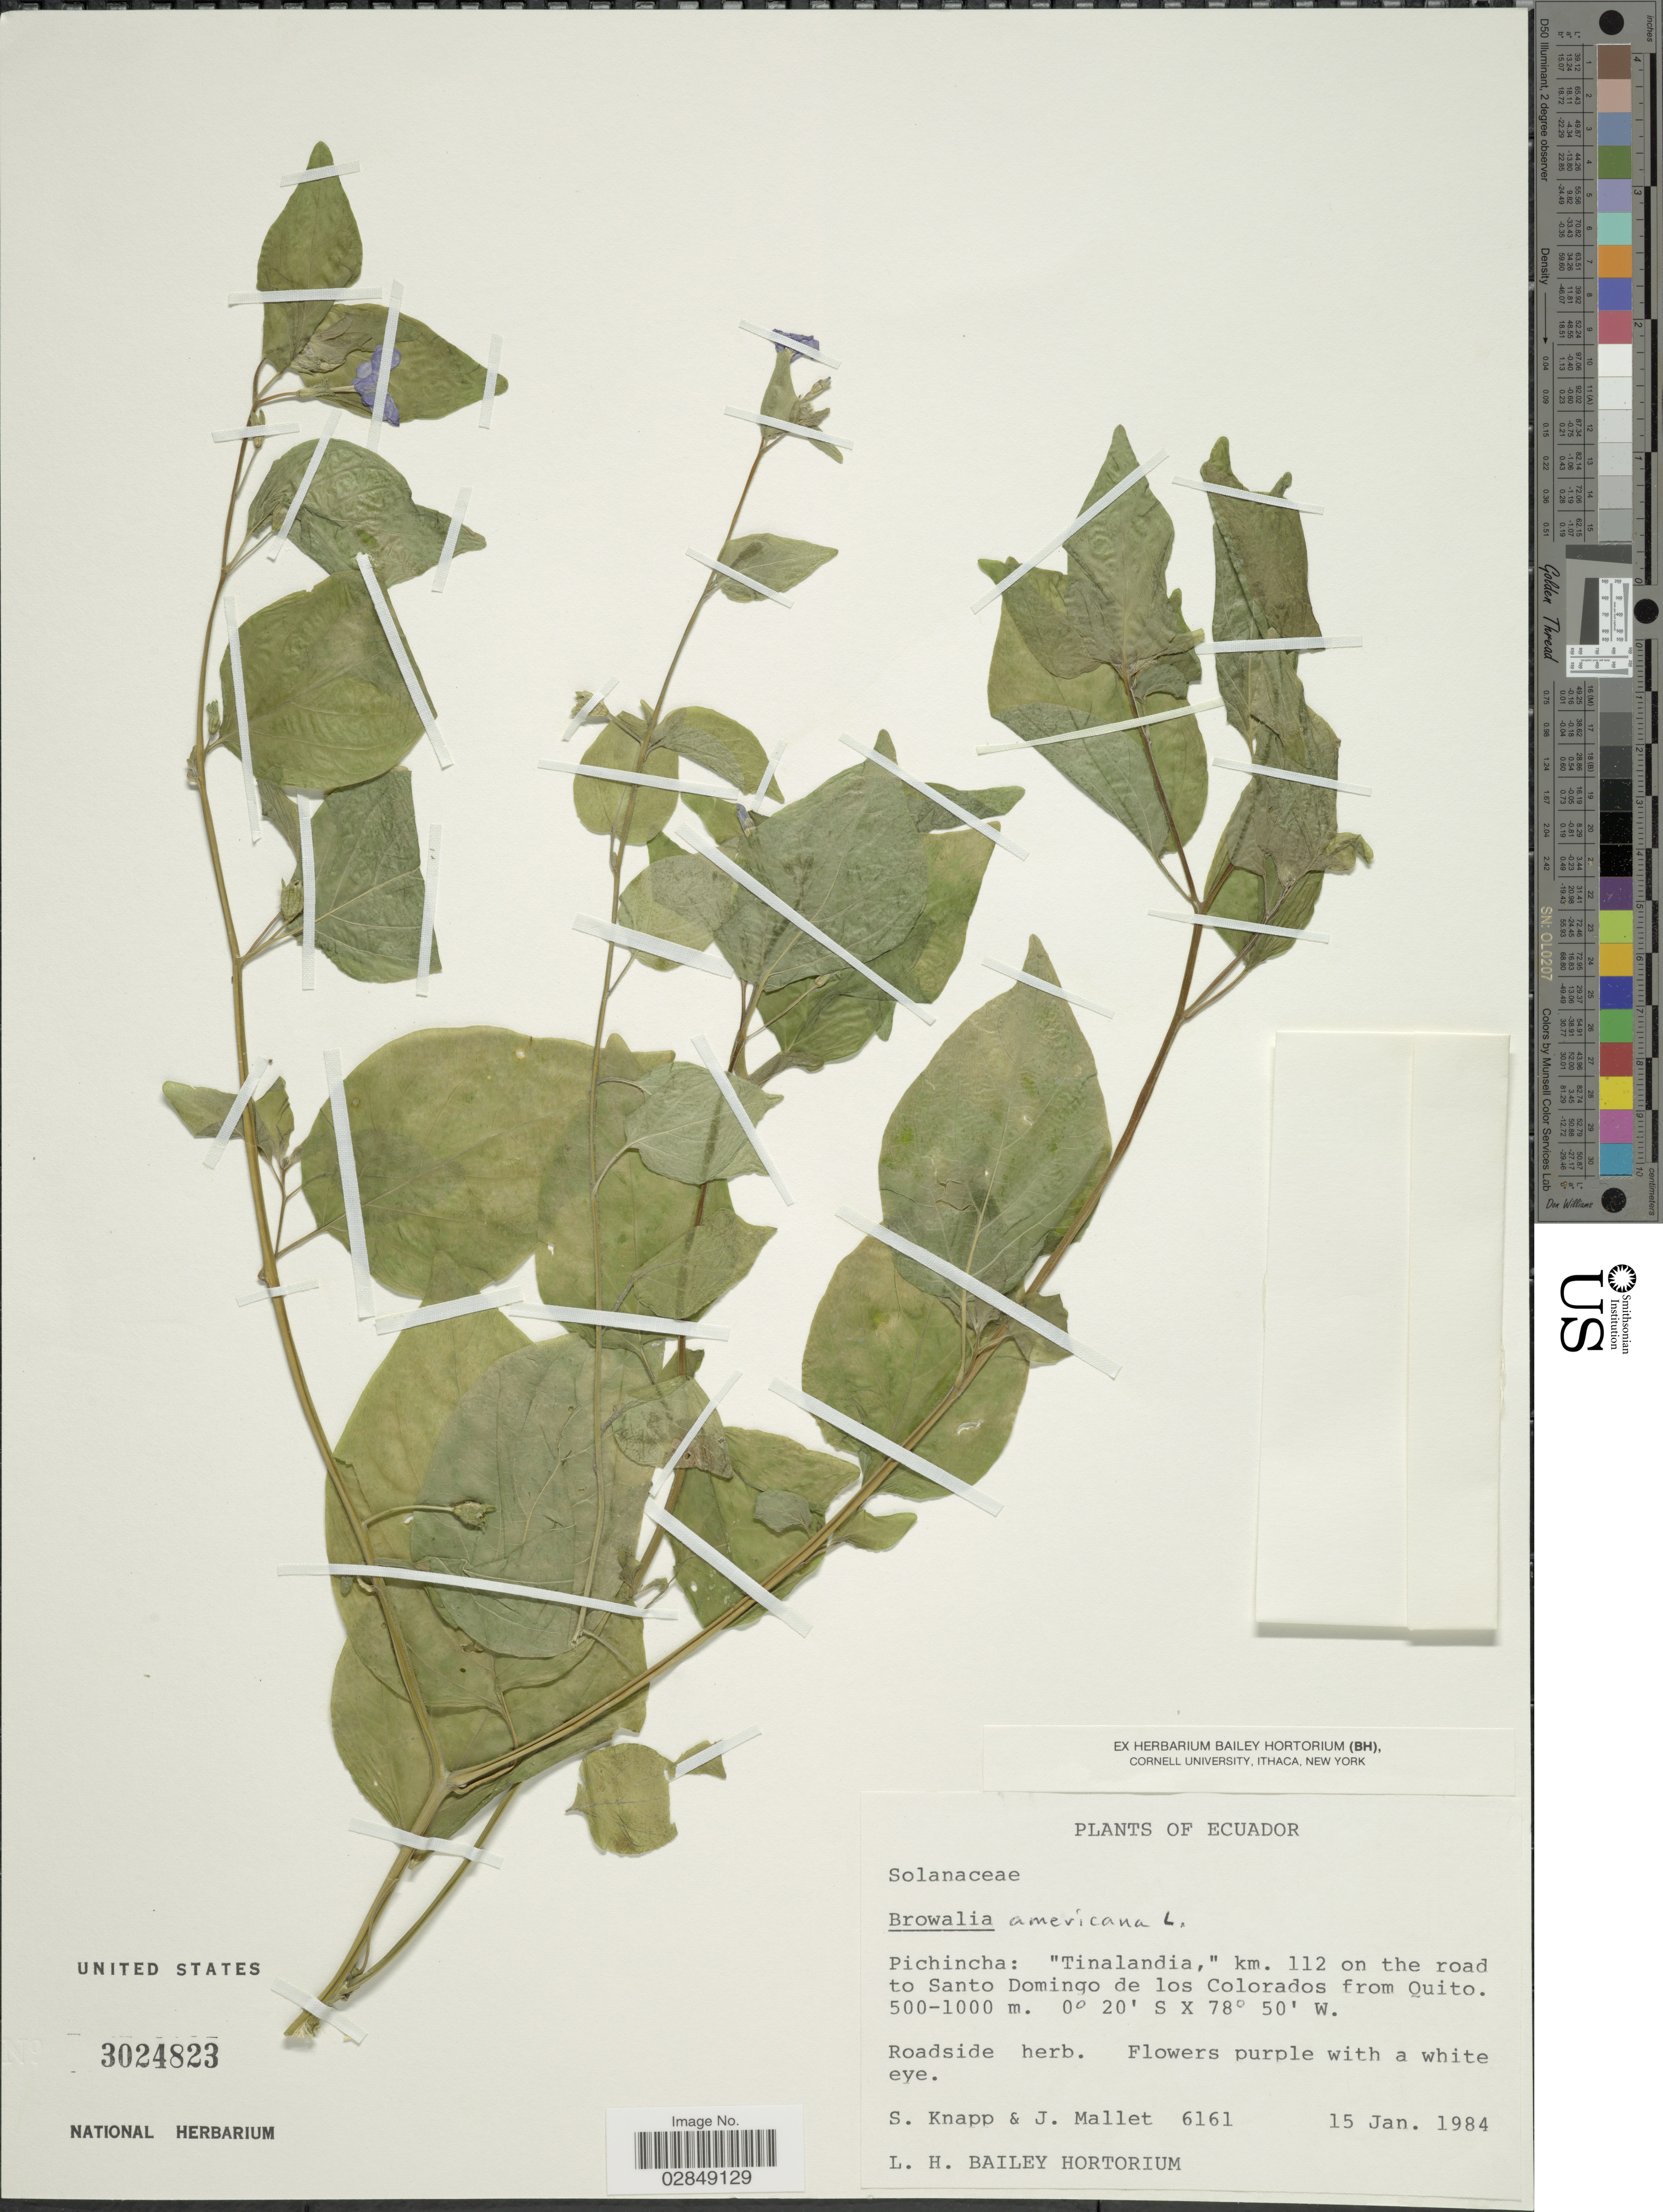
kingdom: Plantae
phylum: Tracheophyta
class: Magnoliopsida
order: Solanales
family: Solanaceae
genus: Browallia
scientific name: Browallia americana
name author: L.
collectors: S. Knapp & J. Mallet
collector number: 6161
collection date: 1984-01-15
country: Ecuador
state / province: Pichincha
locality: Tinalandia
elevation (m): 500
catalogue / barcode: US 3024823